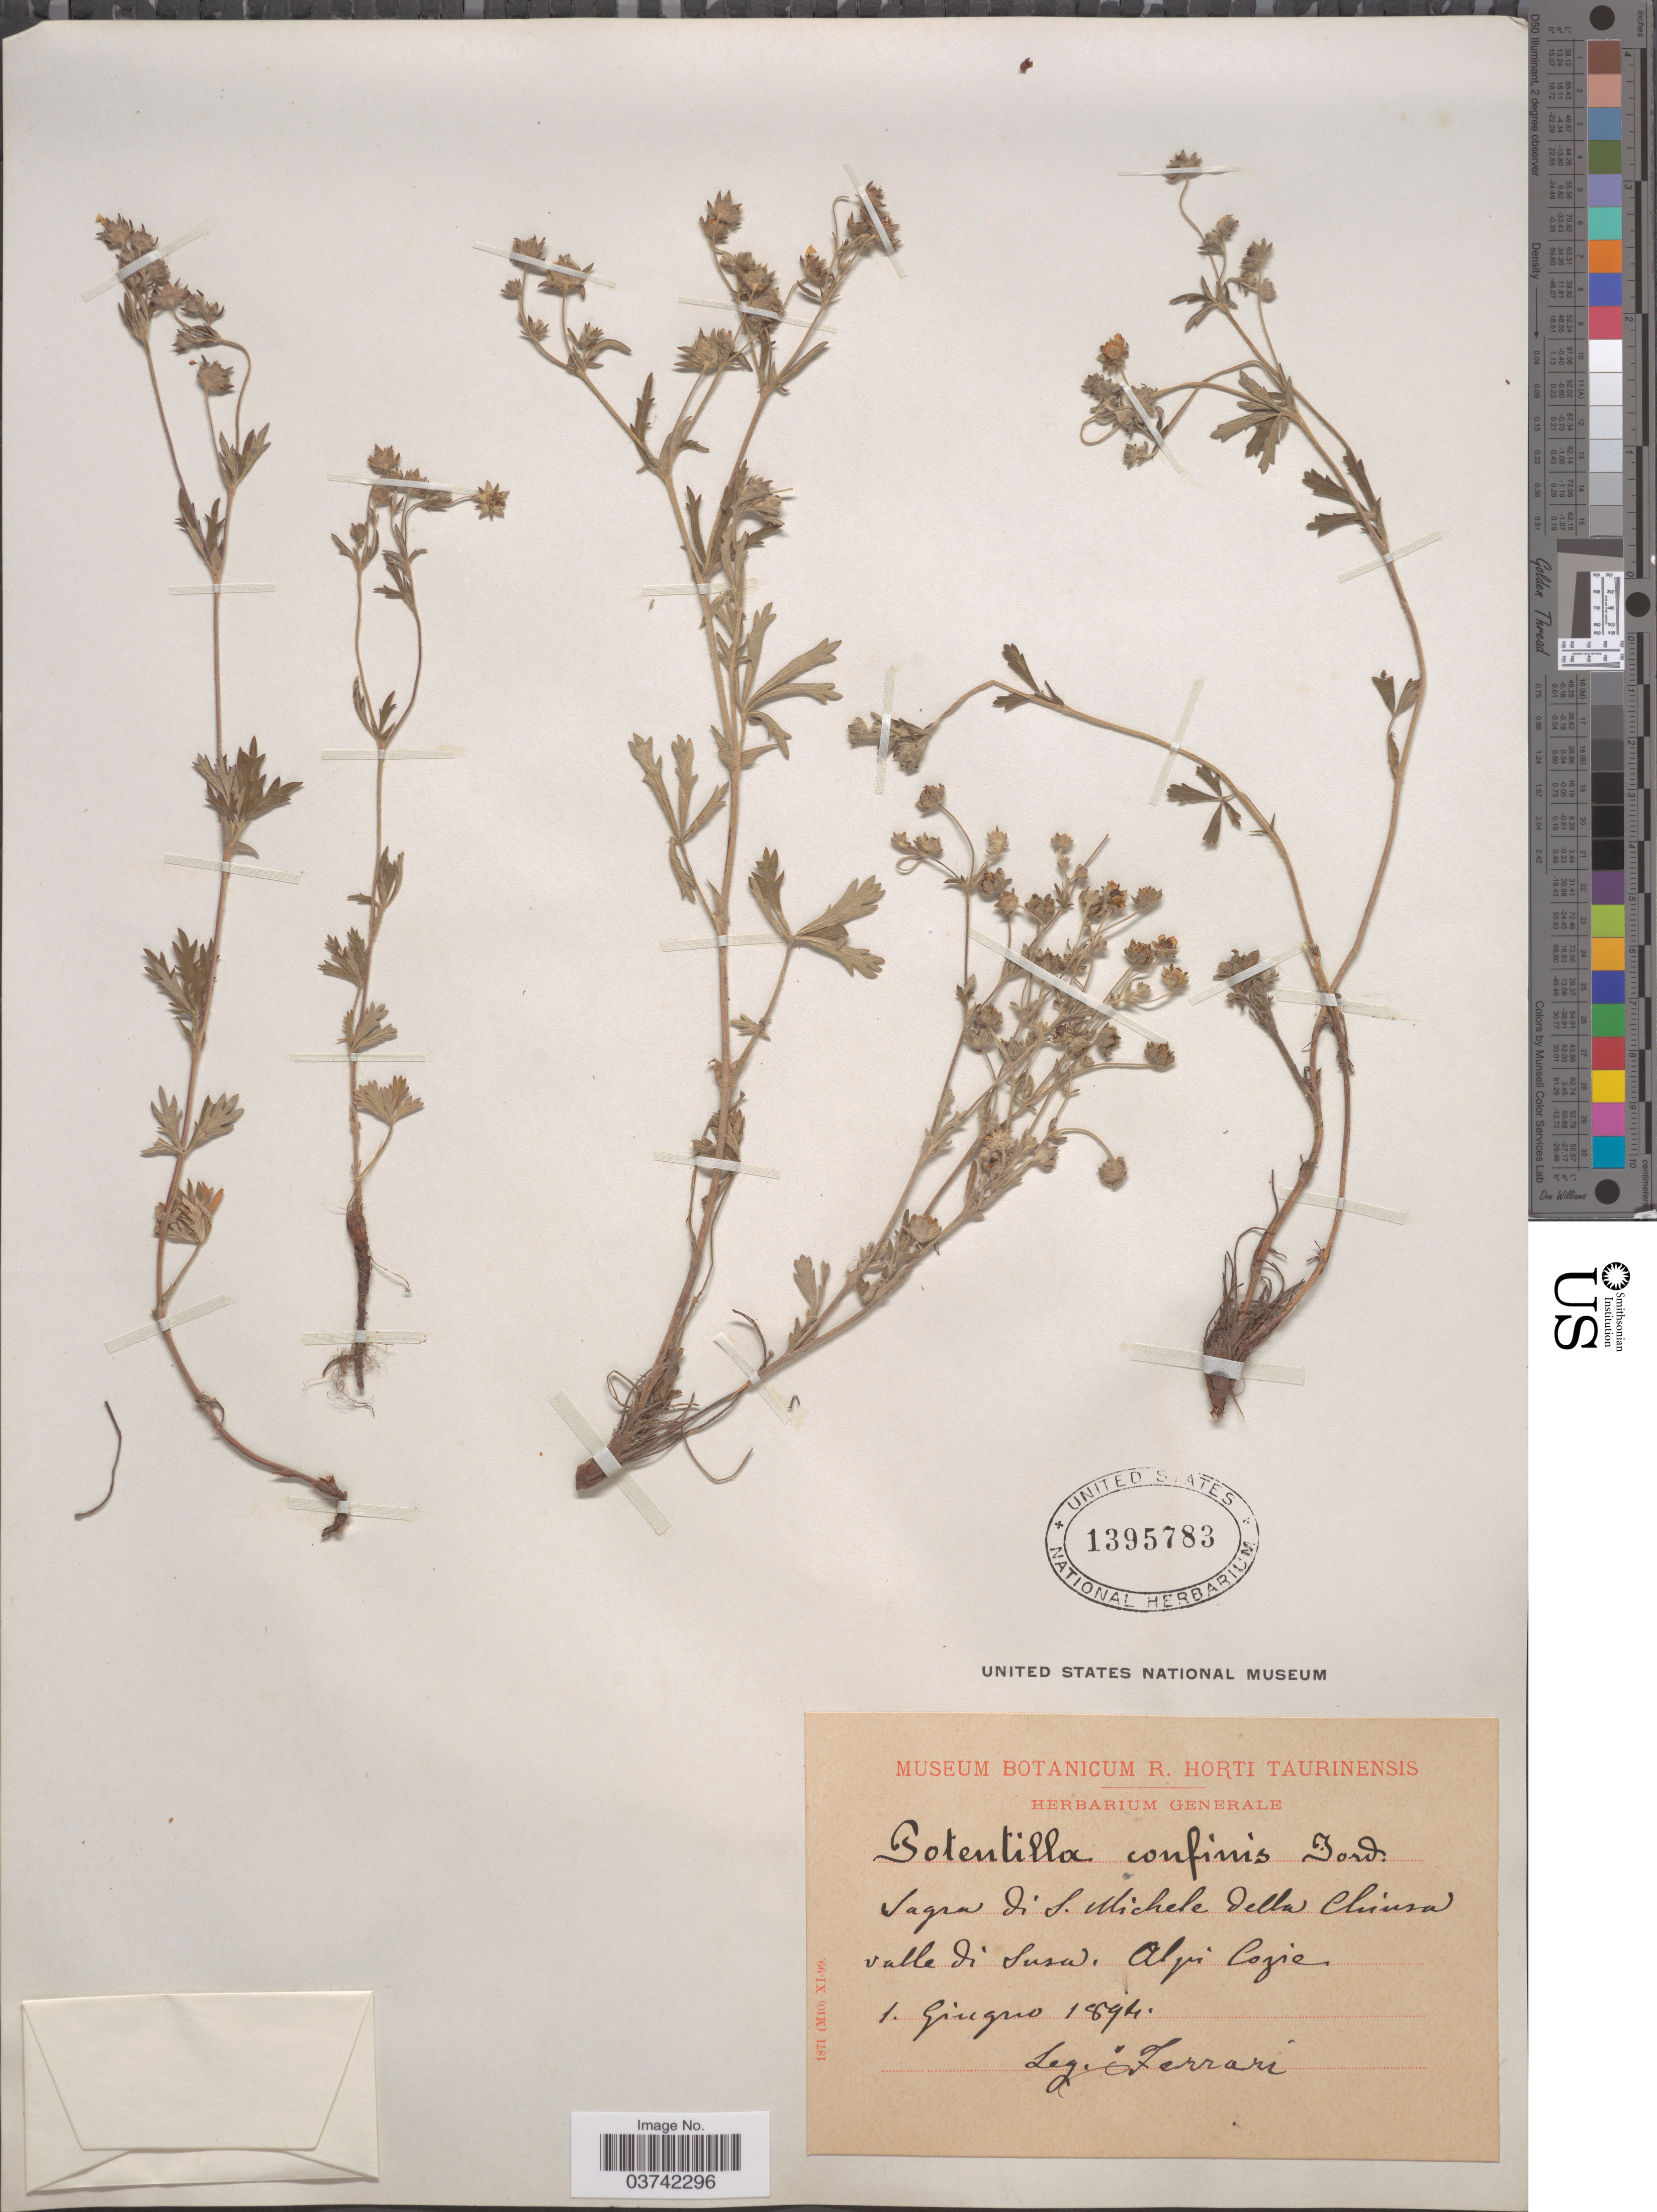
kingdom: Plantae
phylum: Tracheophyta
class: Magnoliopsida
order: Rosales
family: Rosaceae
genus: Potentilla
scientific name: Potentilla confinis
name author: Jord.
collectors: Ferrari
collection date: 1894-06-01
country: Italy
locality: Sagra di S. Michele della Chiusa valle di Susa. Alpi Cozie.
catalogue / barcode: US 1395783